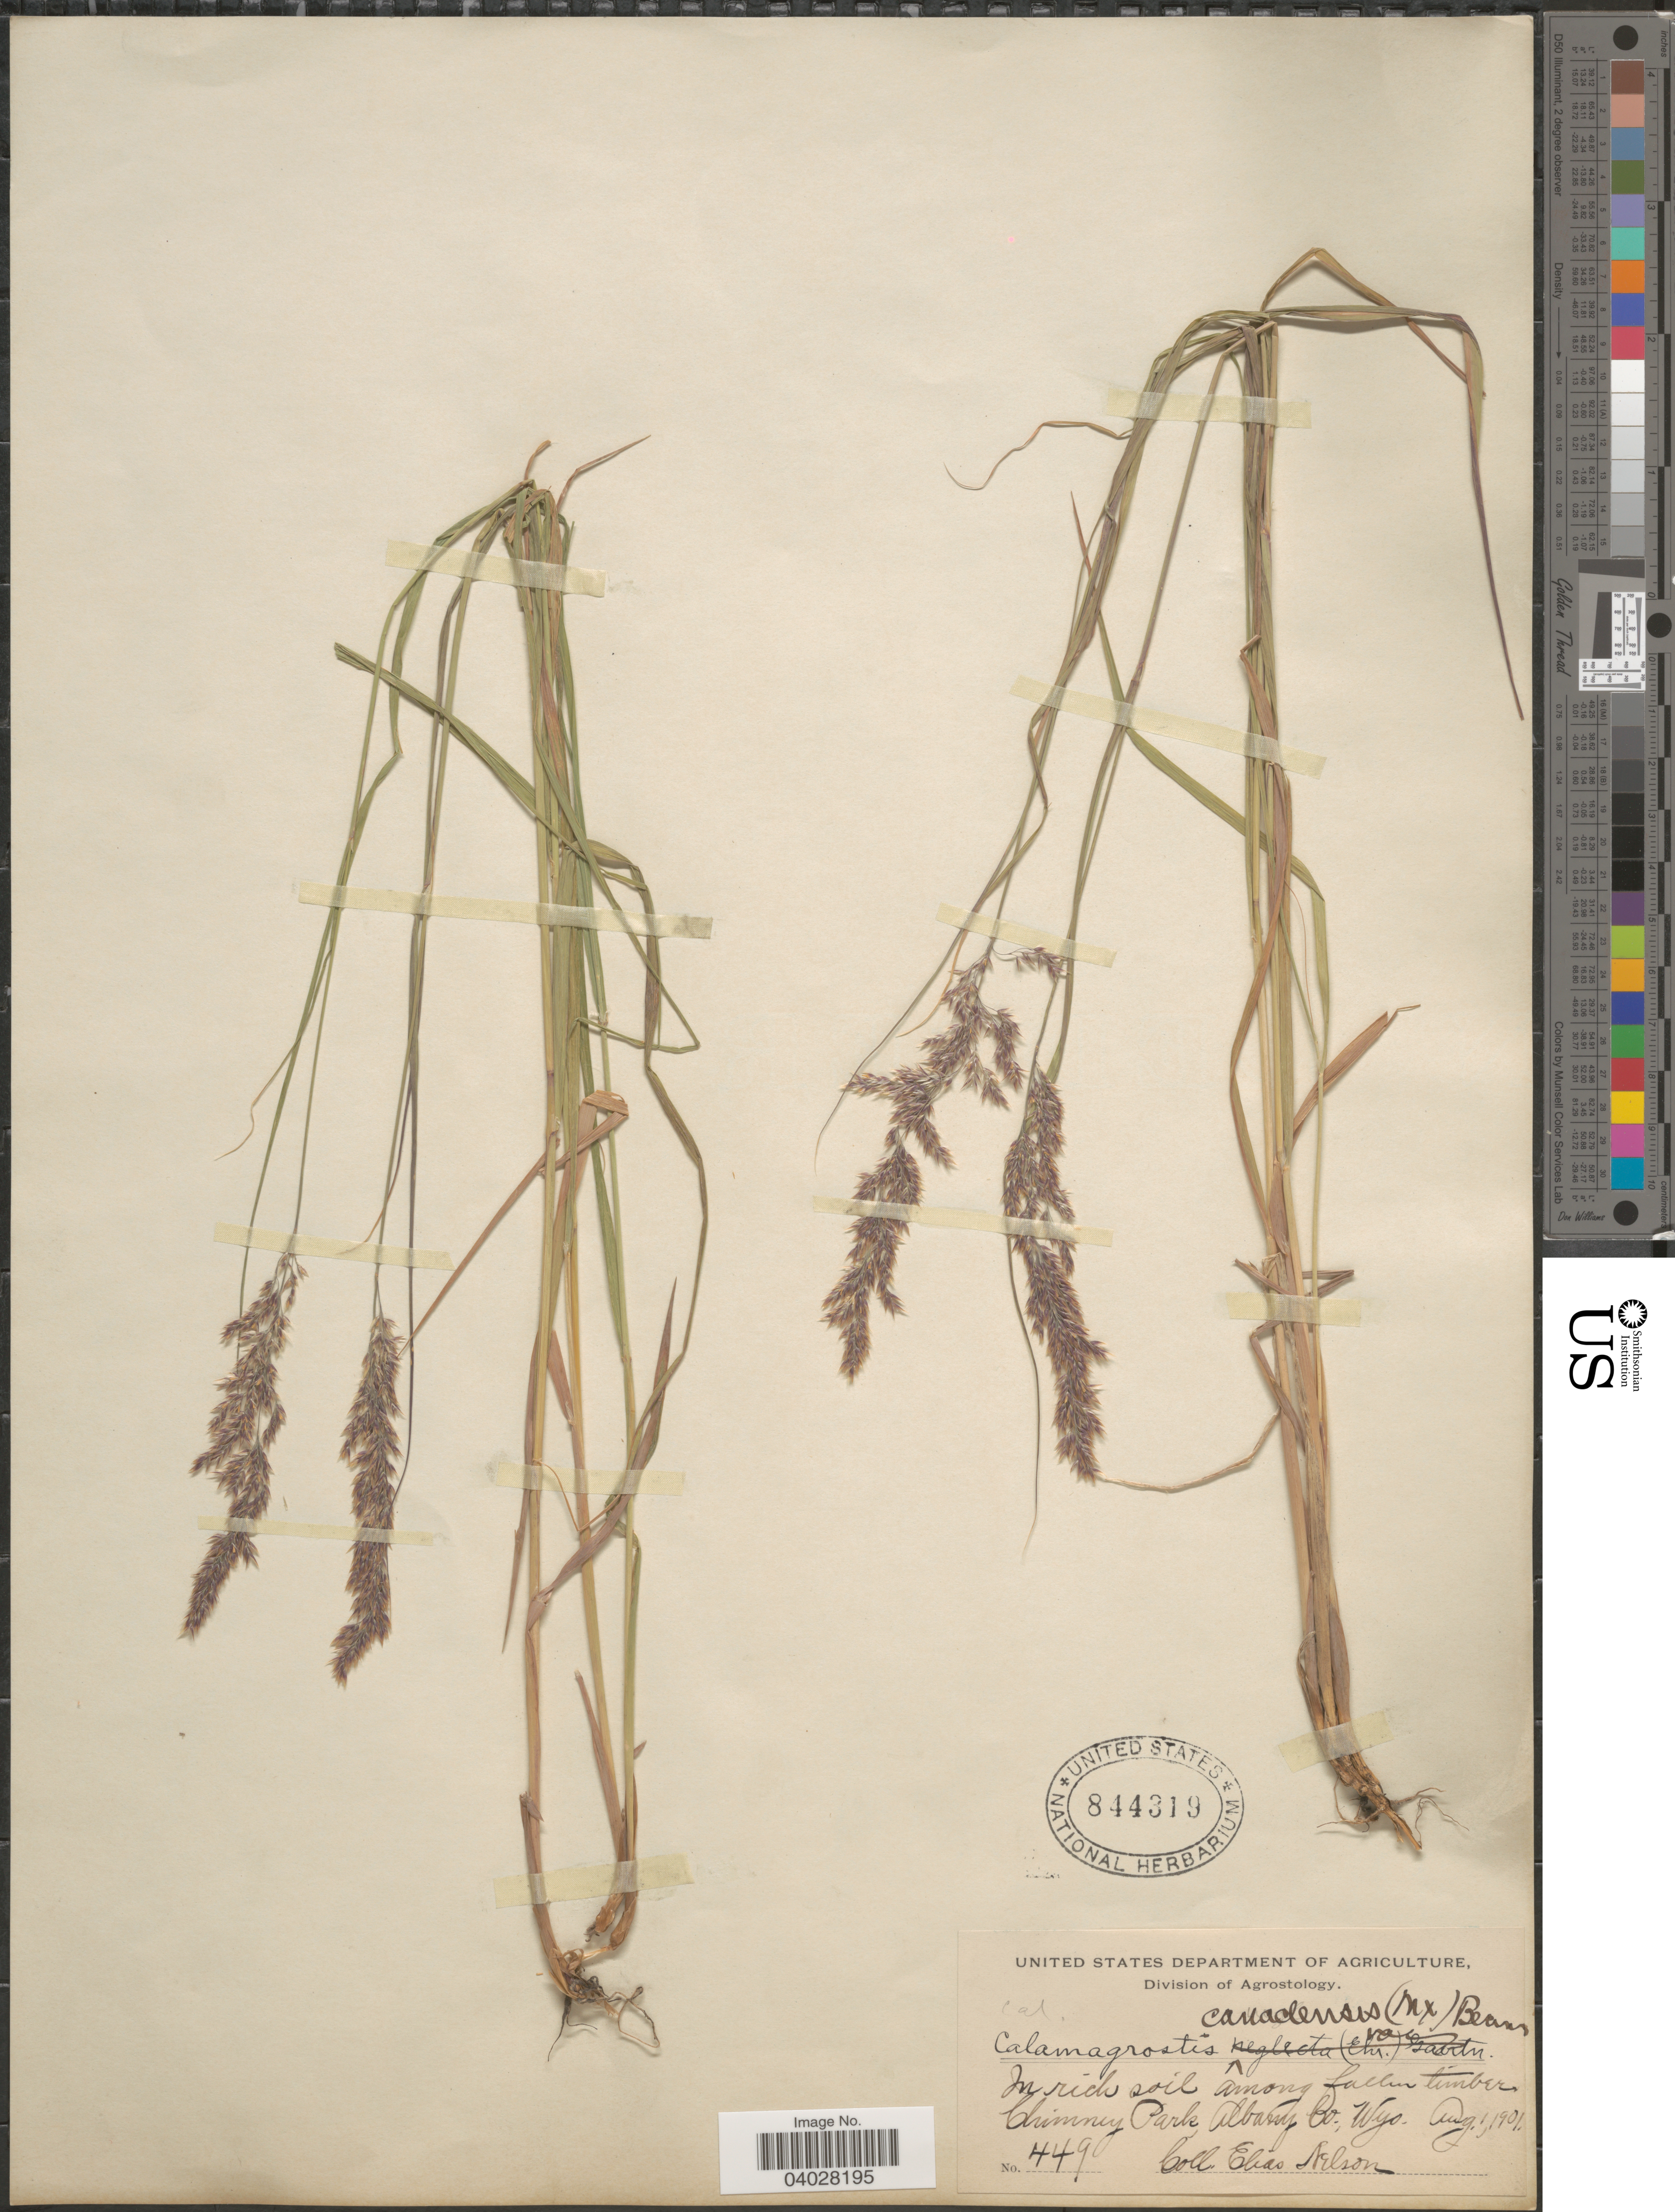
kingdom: Plantae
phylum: Tracheophyta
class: Liliopsida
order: Poales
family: Poaceae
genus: Calamagrostis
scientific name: Calamagrostis canadensis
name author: (Michx.) P. Beauv.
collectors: E. Nelson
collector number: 449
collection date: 1901-08-01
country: United States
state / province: Wyoming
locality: Chimney Park, Albany Co.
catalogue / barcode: US 844319